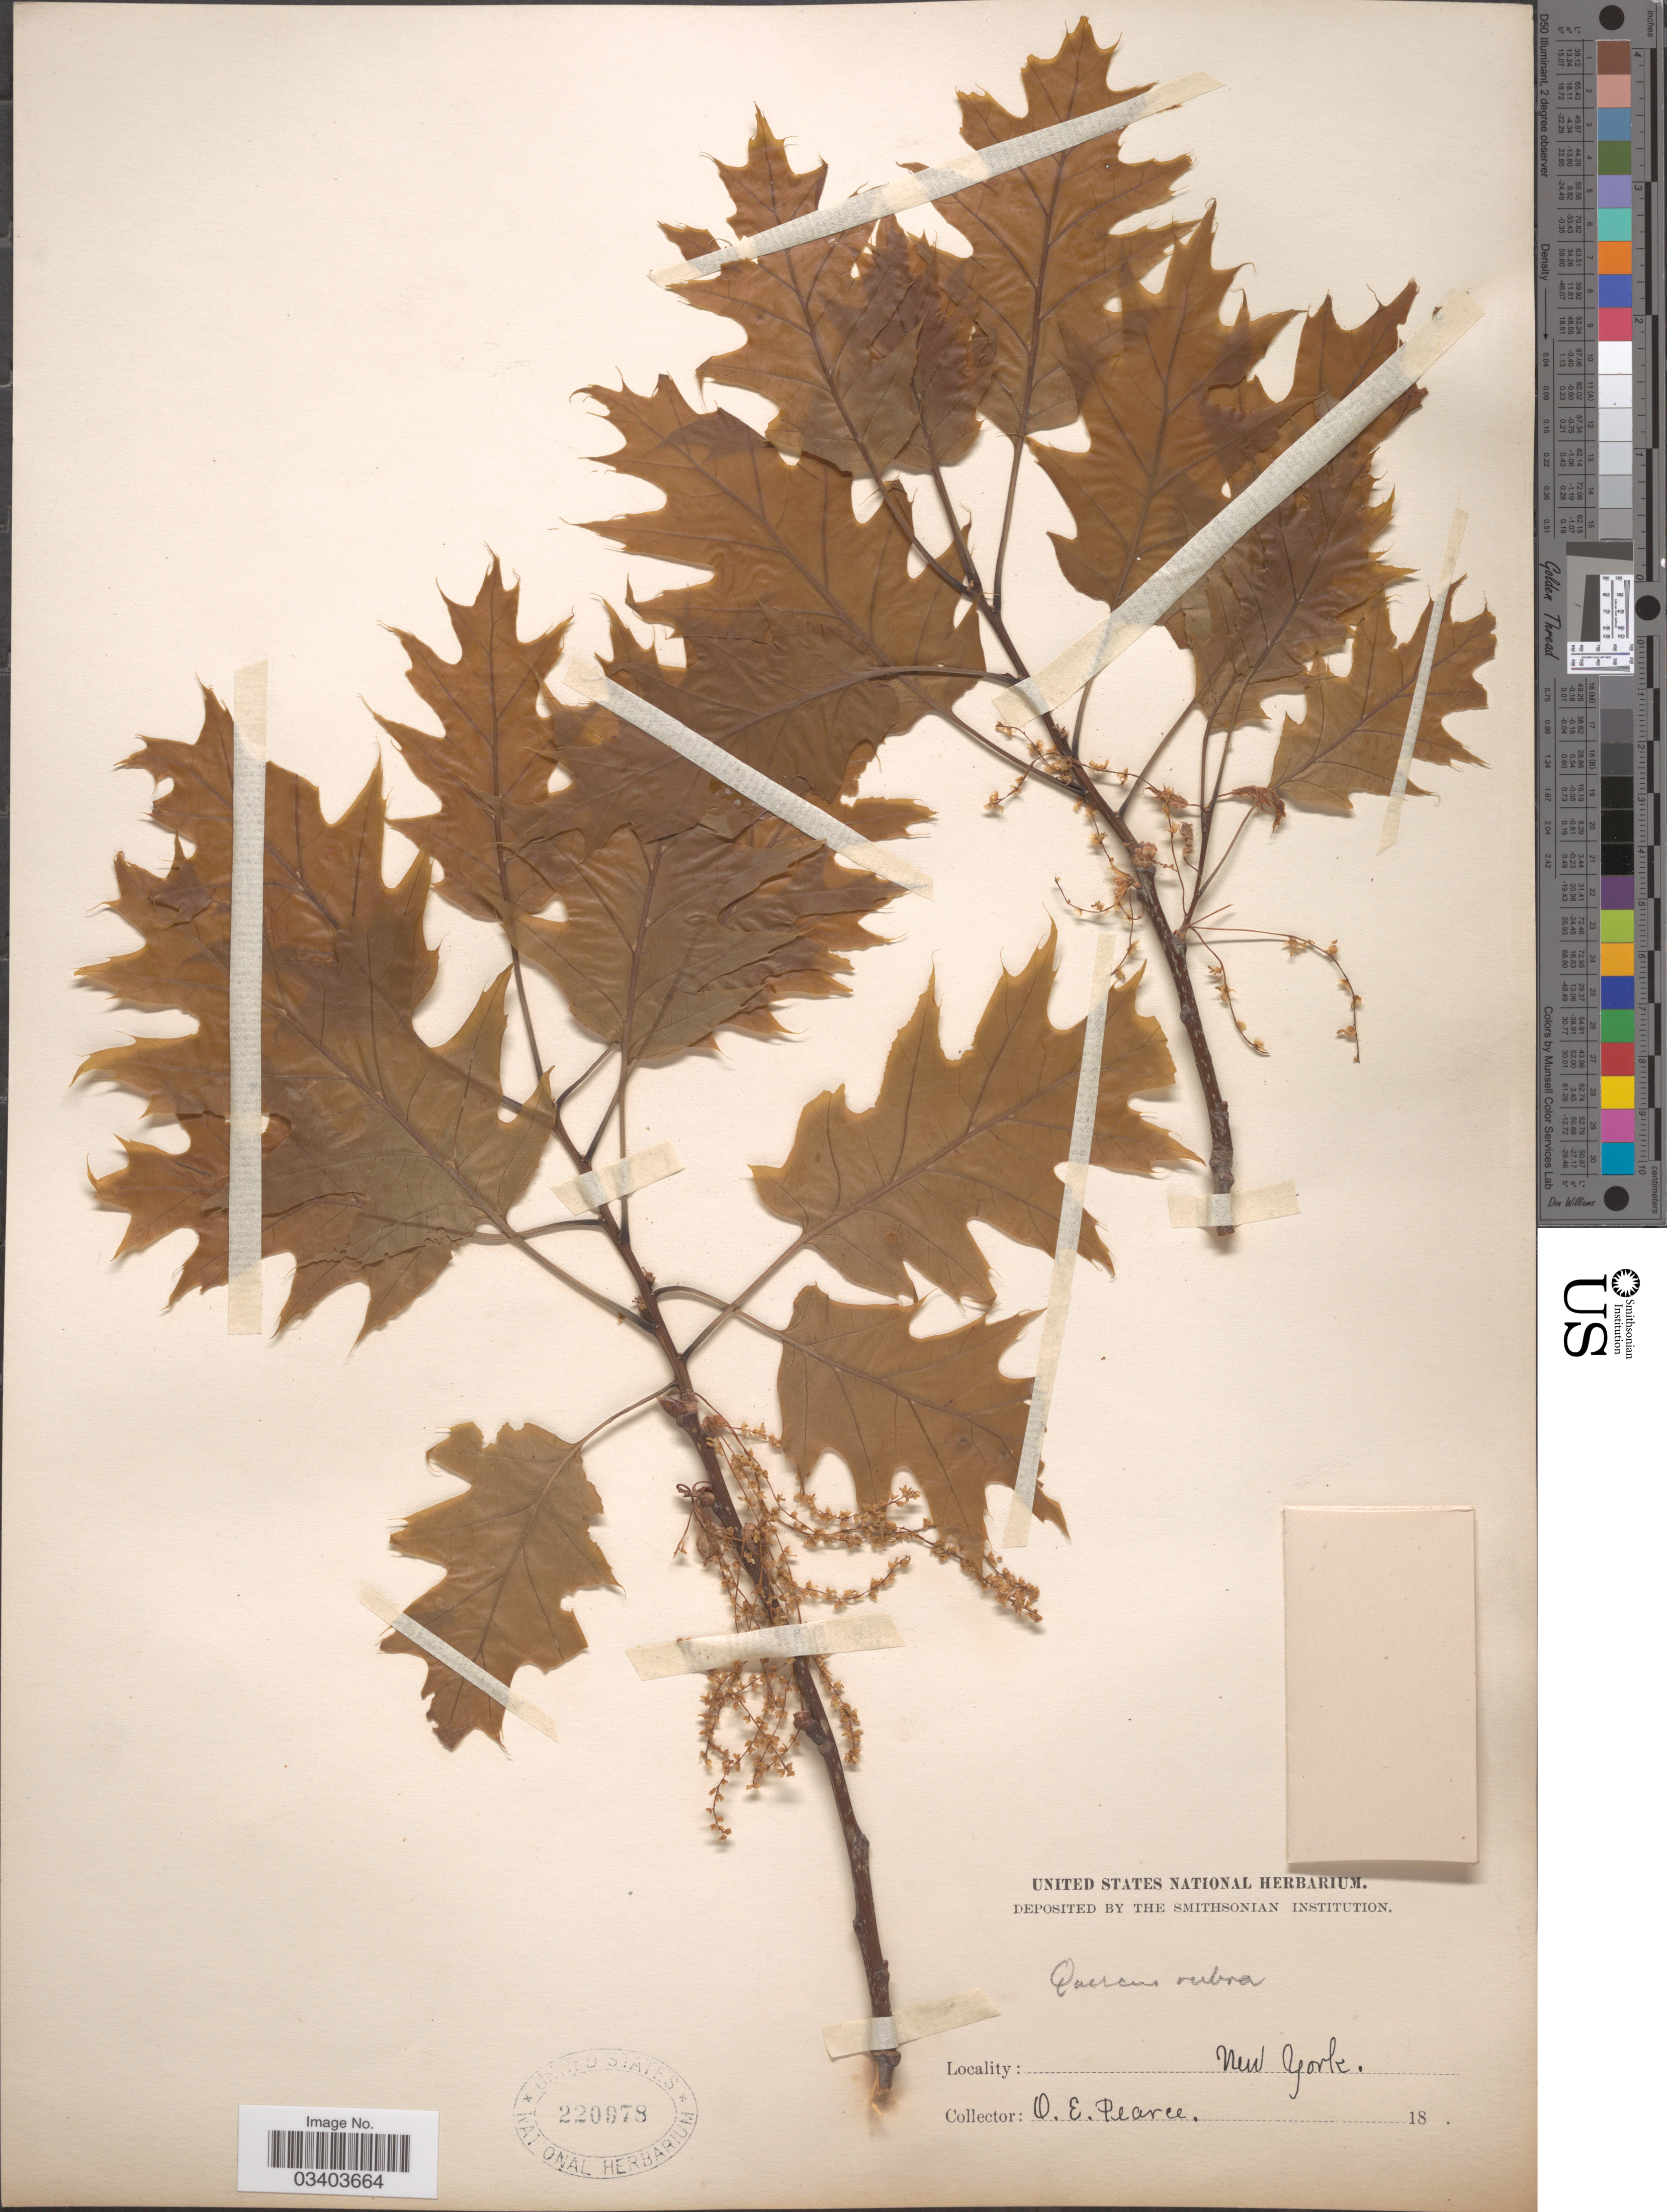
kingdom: Plantae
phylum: Tracheophyta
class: Magnoliopsida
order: Fagales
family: Fagaceae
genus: Quercus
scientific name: Quercus borealis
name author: F. Michx.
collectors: O. E. Pearce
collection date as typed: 18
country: United States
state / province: New York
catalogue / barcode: US 220978